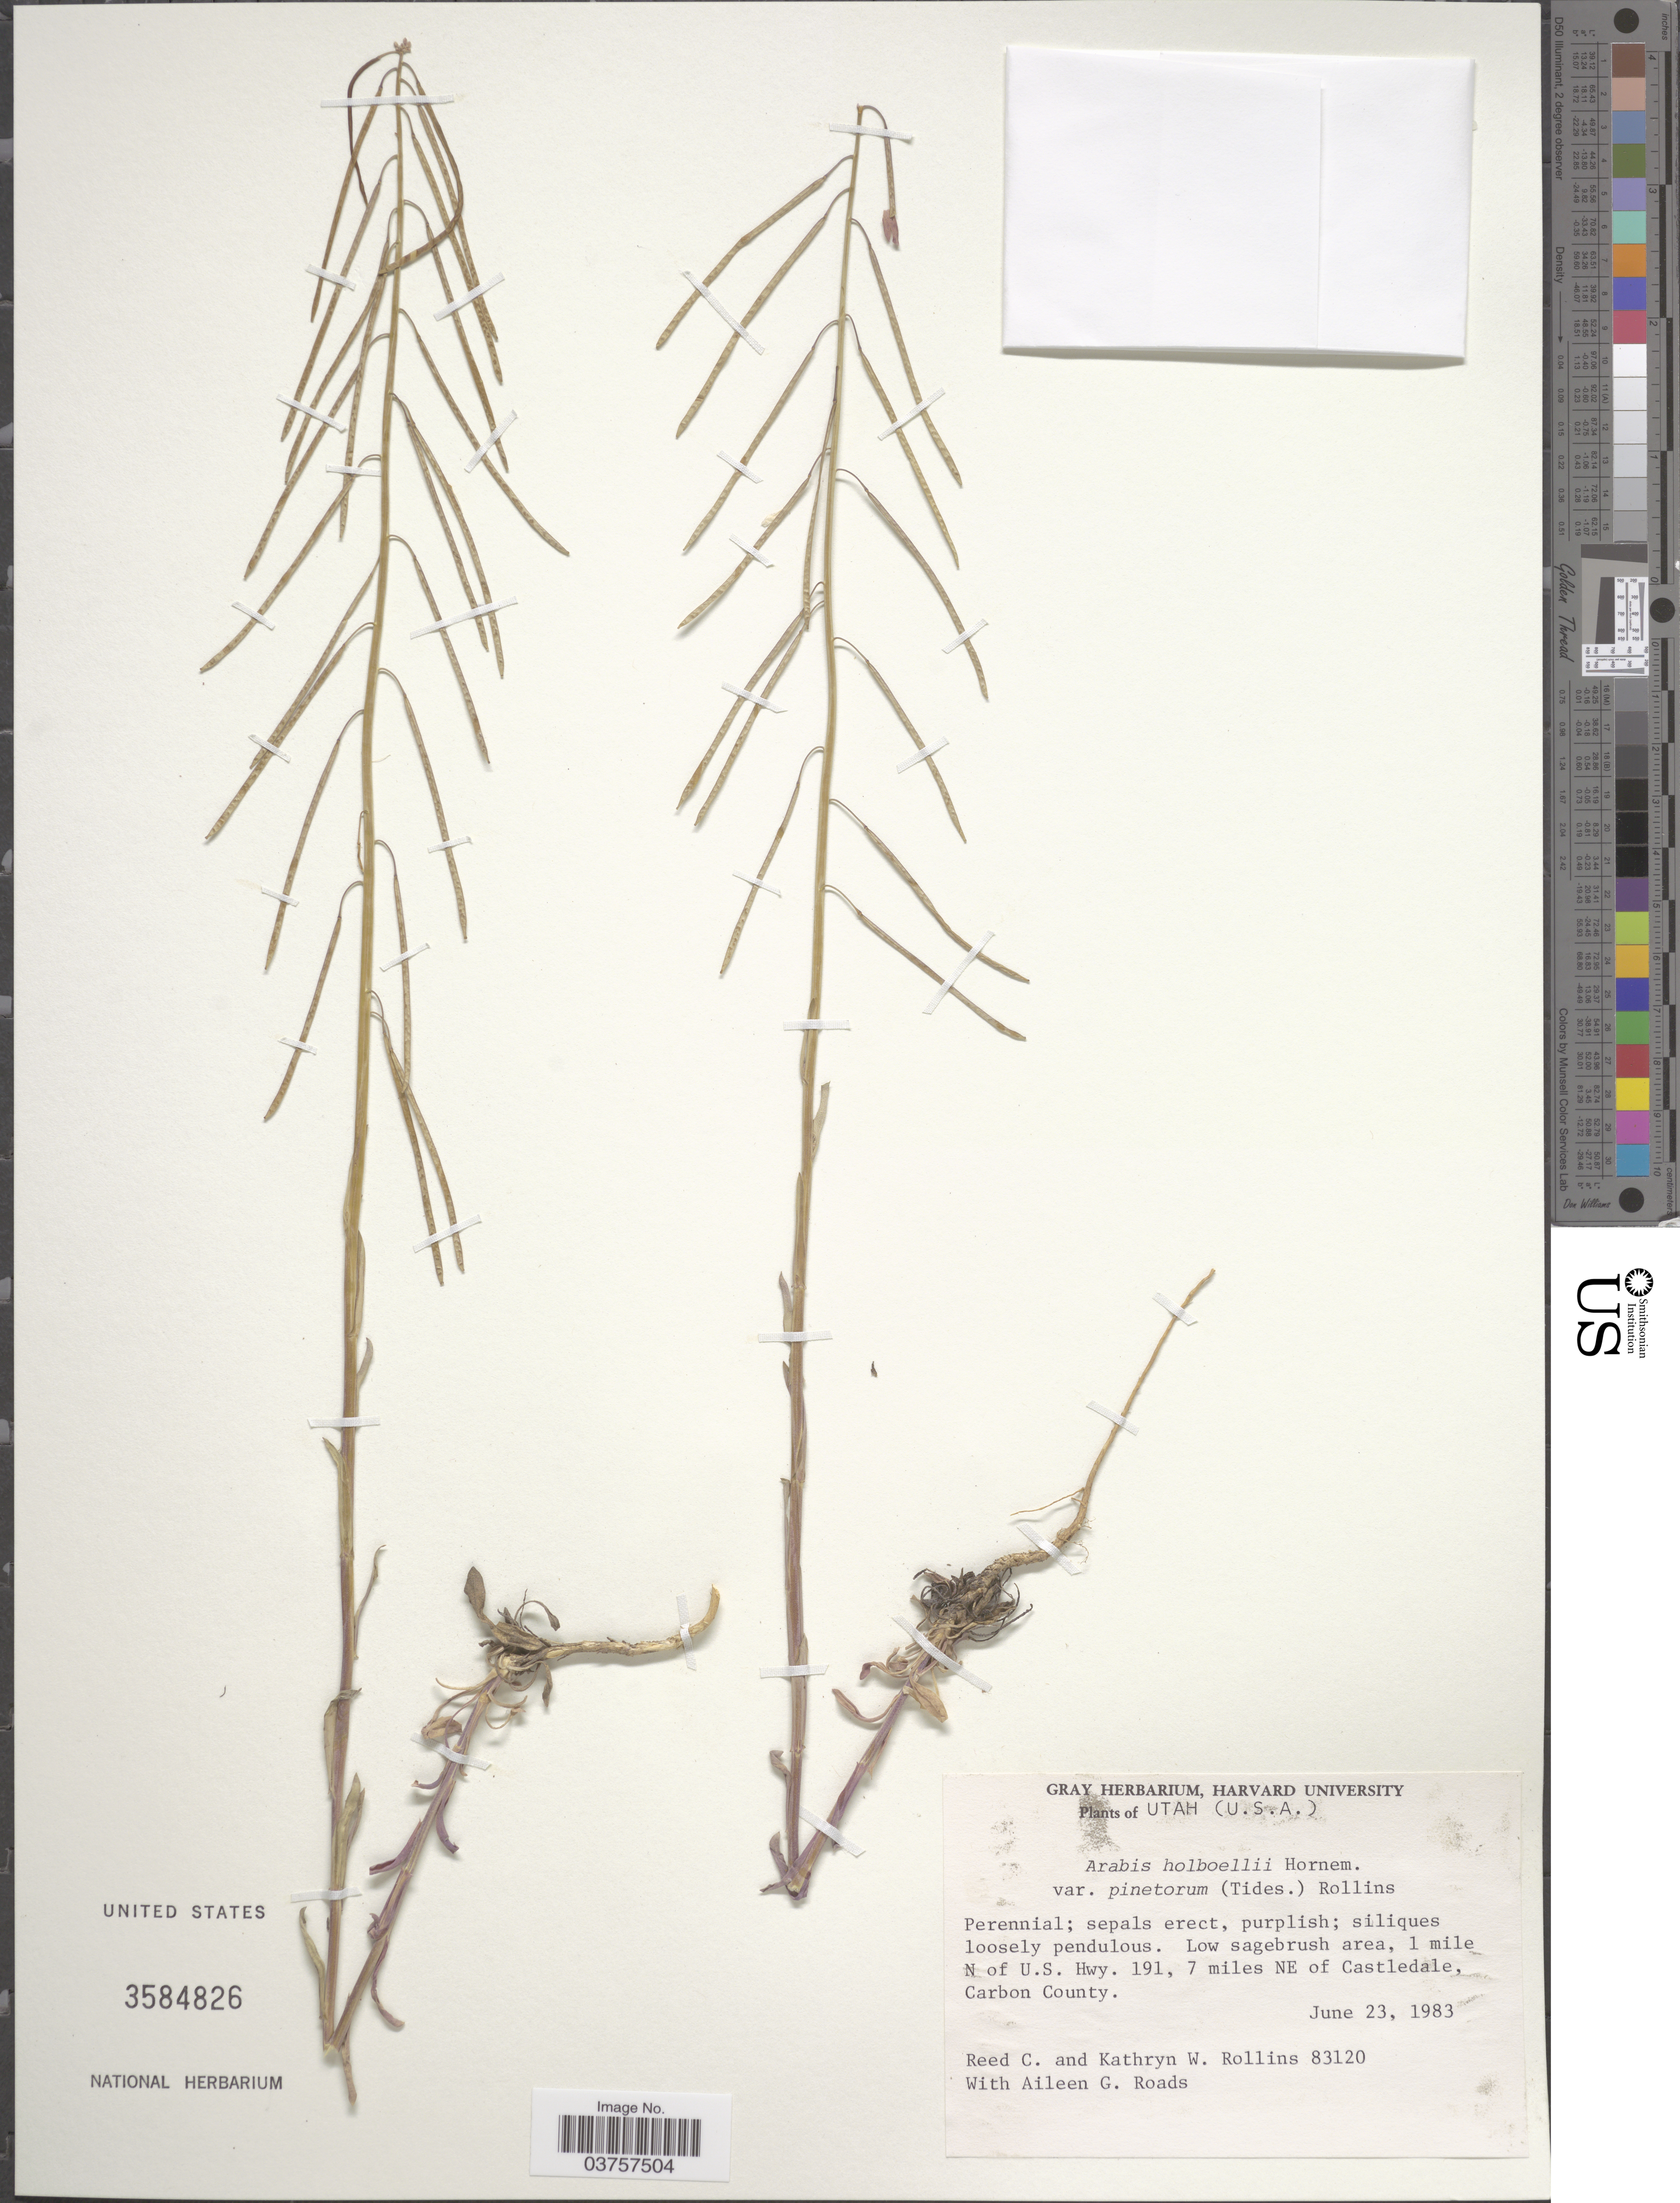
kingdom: Plantae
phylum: Tracheophyta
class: Magnoliopsida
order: Brassicales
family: Brassicaceae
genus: Arabis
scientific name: Arabis holboellii var. pinetorum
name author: (Tidestr.) Rollins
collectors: R. C. Rollins, K. W. Rollins & A. Roads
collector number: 83120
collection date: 1983-06-23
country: United States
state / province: Utah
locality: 1 mile N of U.S. Hwy. 191, 7 miles NE of Castledale, Carbon County.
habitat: low sagebrush area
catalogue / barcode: US 3584826